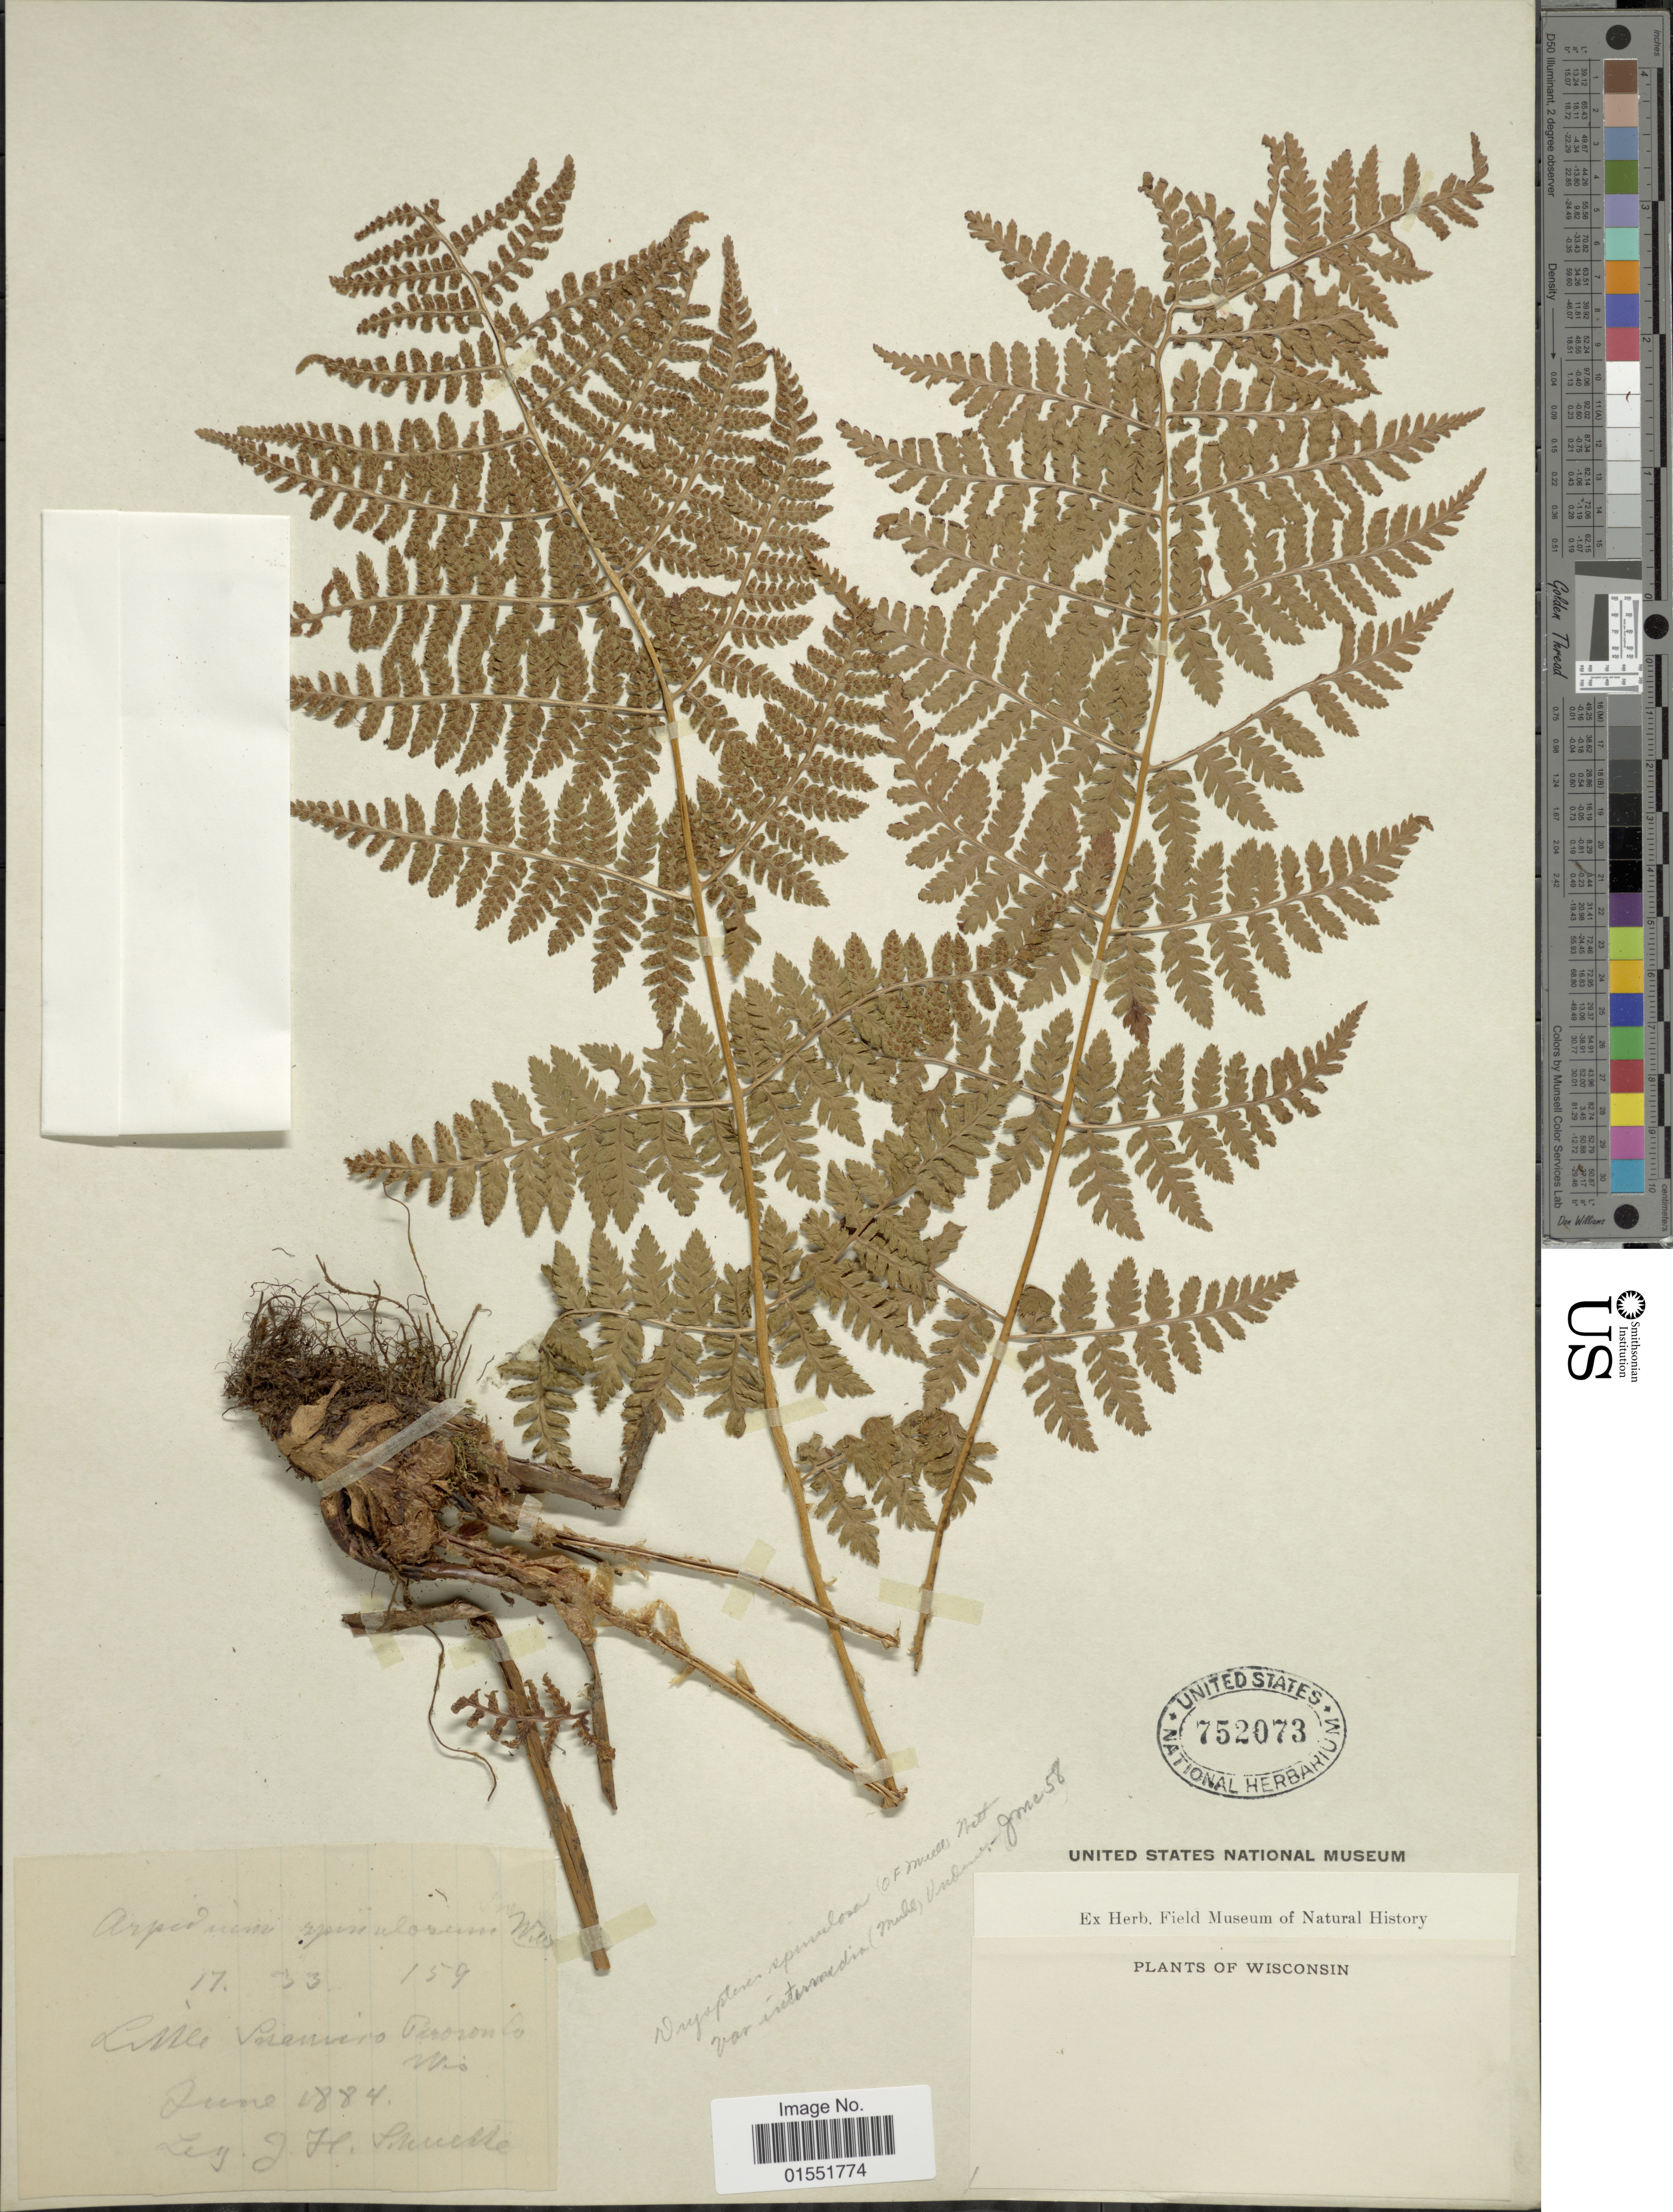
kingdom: Plantae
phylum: Tracheophyta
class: Polypodiopsida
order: Polypodiales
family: Dryopteridaceae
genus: Dryopteris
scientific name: Dryopteris intermedia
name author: (Muhl.) A. Gray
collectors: J. H. Schuette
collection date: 1884-06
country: United States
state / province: Wisconsin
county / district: Brown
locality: Little Suamico, Brown Co.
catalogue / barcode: US 752073